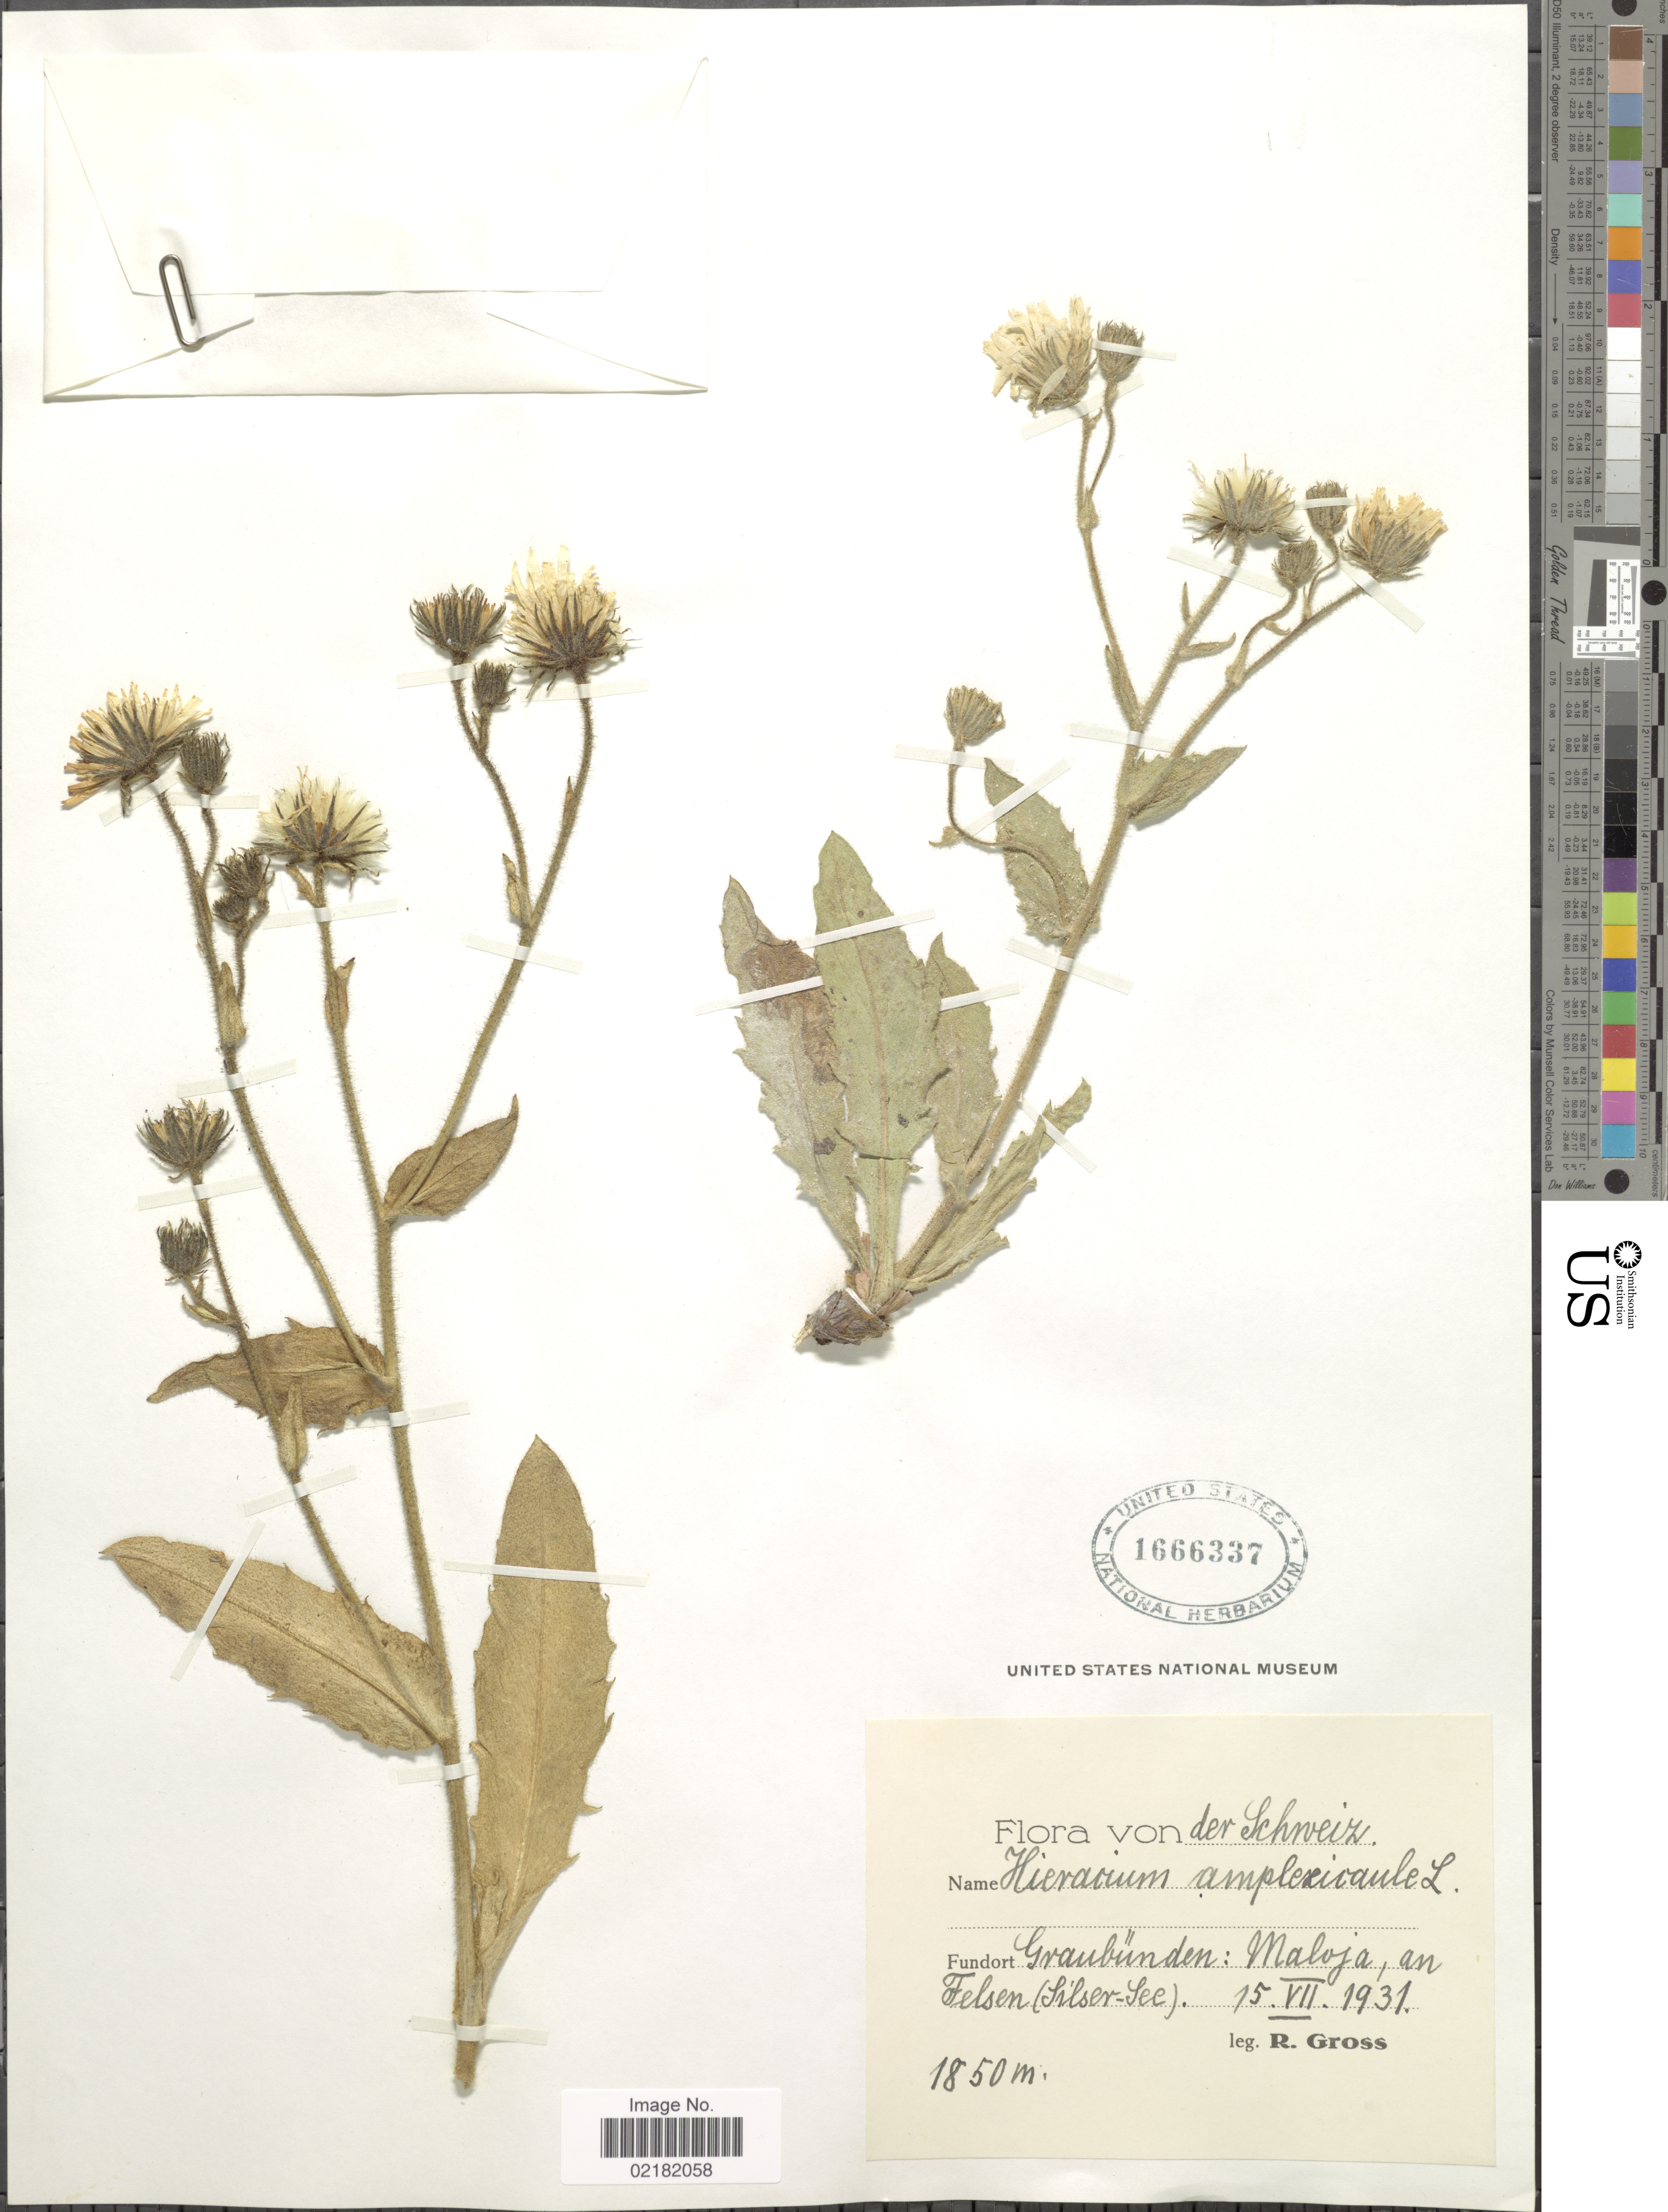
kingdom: Plantae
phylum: Tracheophyta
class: Magnoliopsida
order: Asterales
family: Asteraceae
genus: Hieracium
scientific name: Hieracium amplexicaule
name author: L.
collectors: R. Gross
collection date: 1931-07-15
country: Switzerland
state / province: Graubunden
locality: Der Schweiz, maloja, an Felsen (Silser-See).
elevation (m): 1850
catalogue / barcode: US 1666337